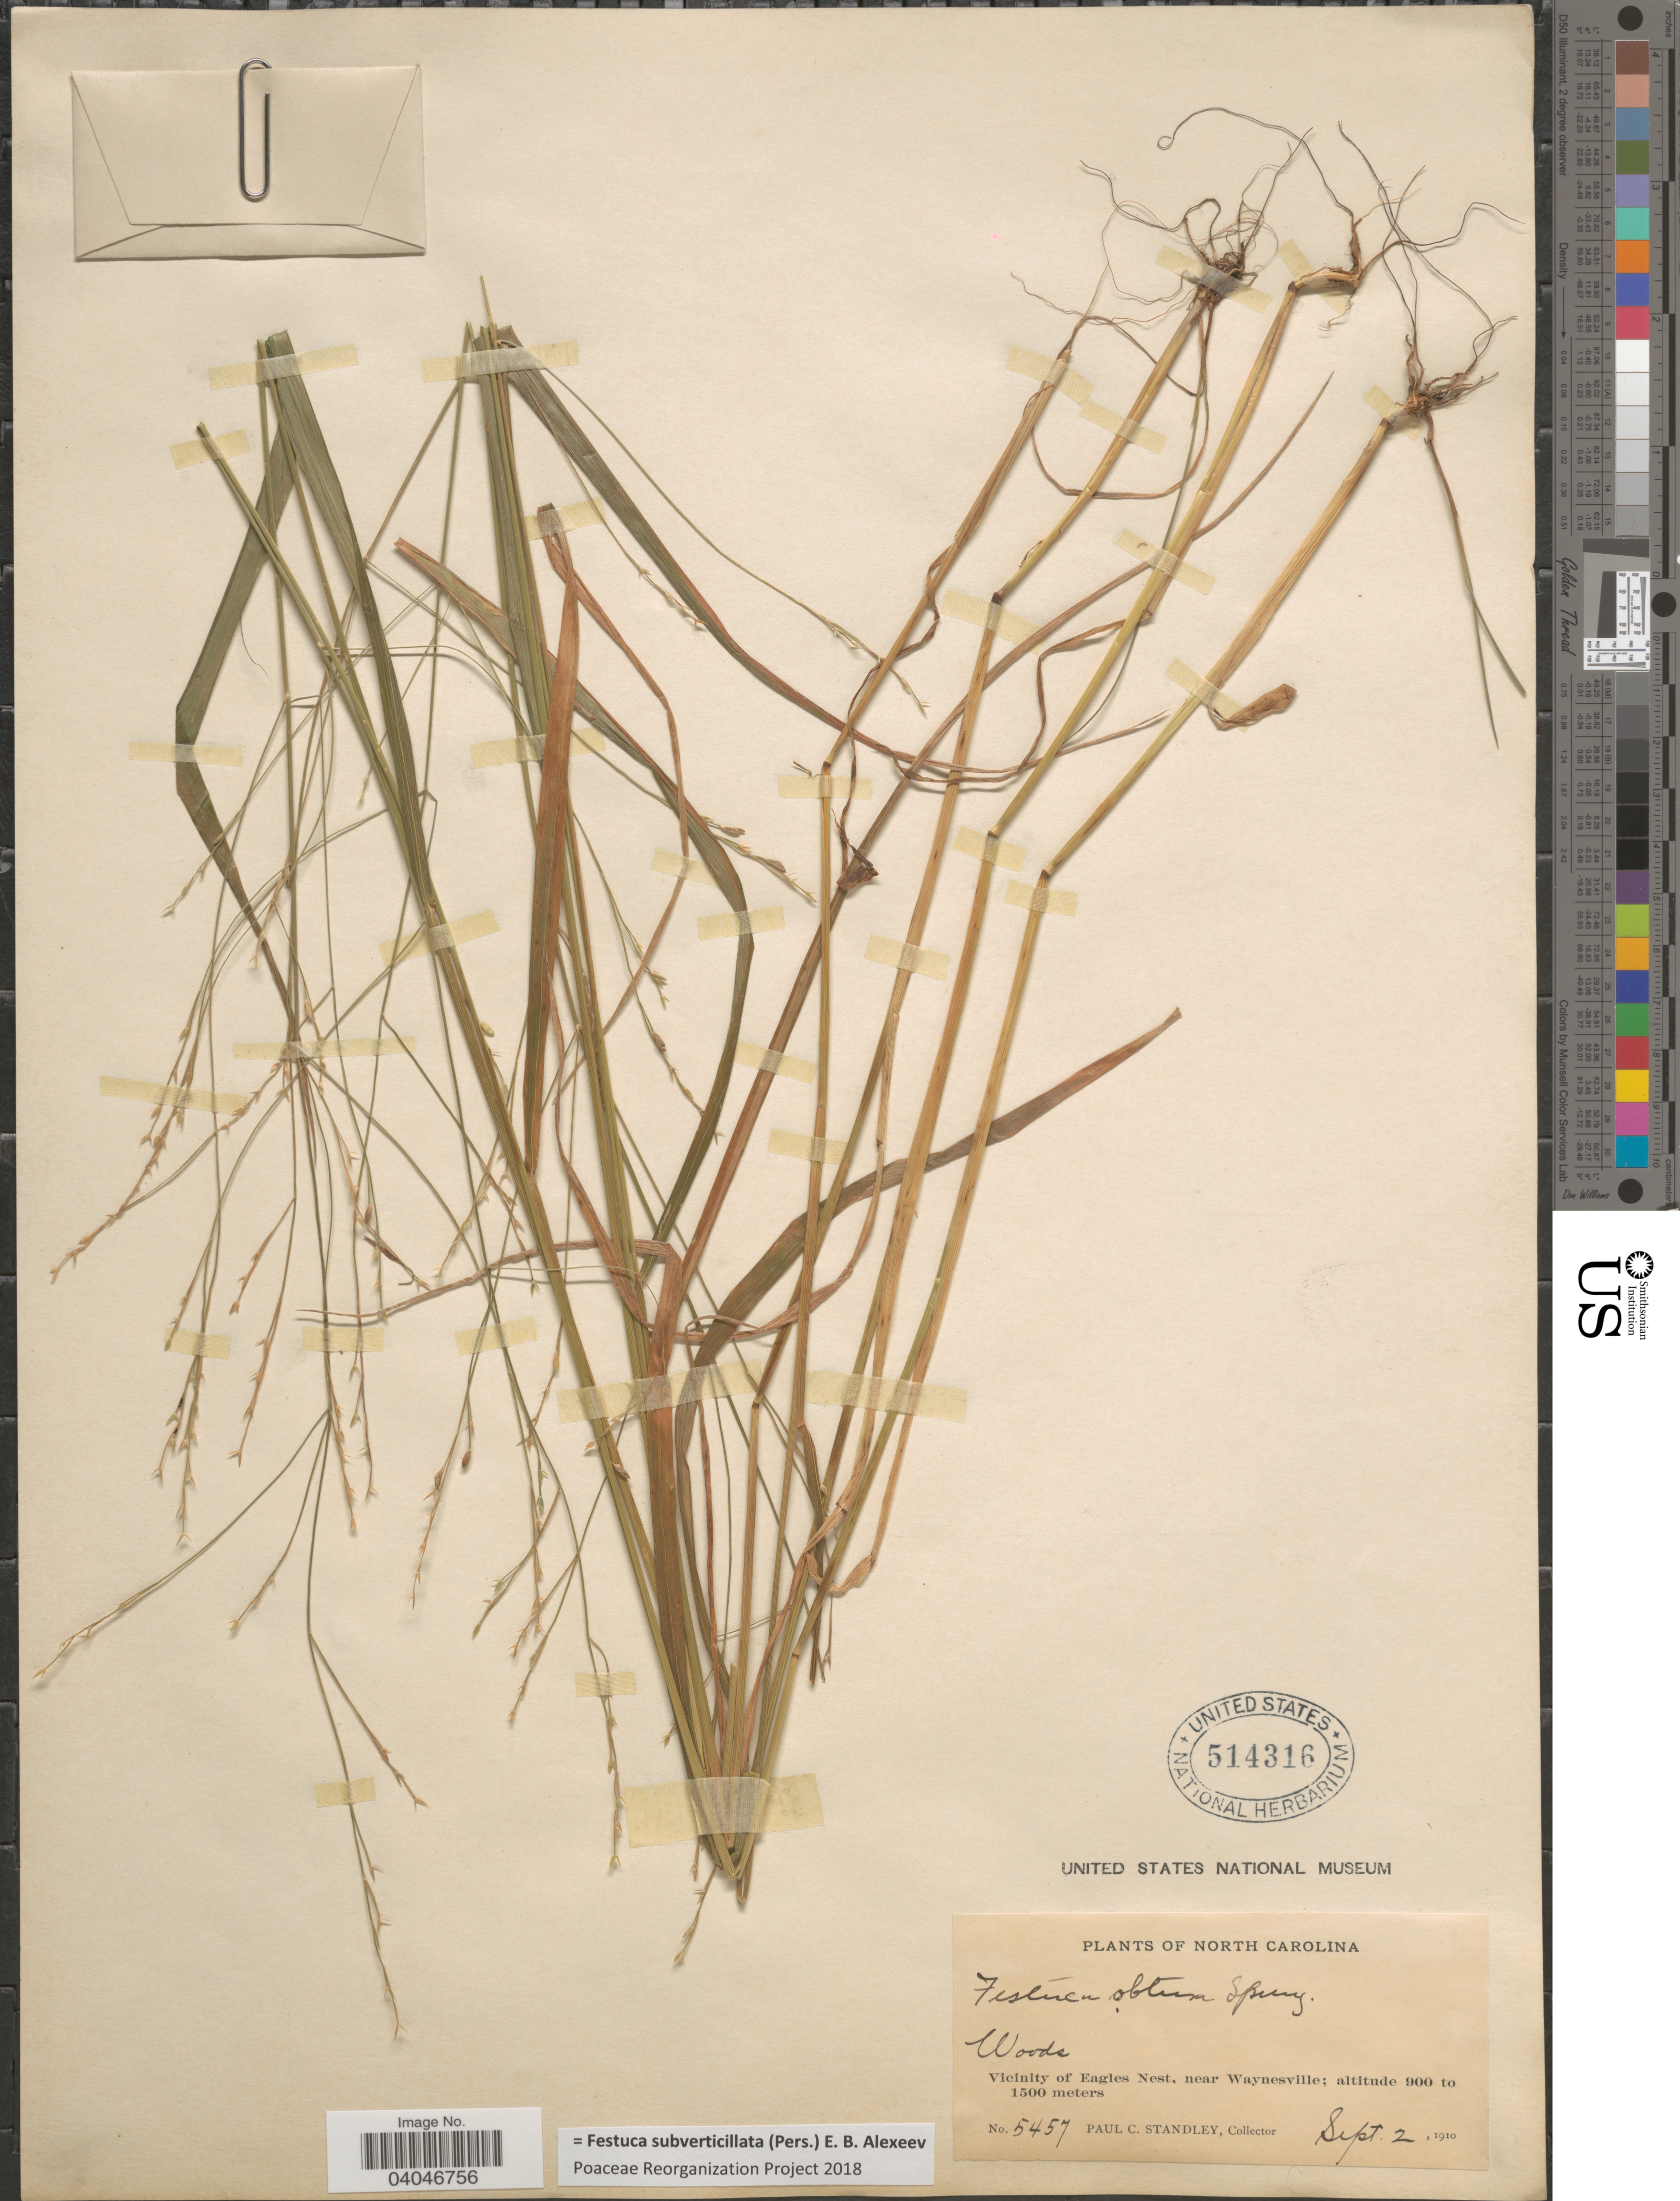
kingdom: Plantae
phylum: Tracheophyta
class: Liliopsida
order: Poales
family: Poaceae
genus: Festuca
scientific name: Festuca subverticillata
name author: (Pers.) E.B. Alexeev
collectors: P. C. Standley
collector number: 5457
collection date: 1910-09-02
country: United States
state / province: North Carolina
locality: Vicinity of Eagles Nest, near Waynesville.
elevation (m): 900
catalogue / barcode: US 514316